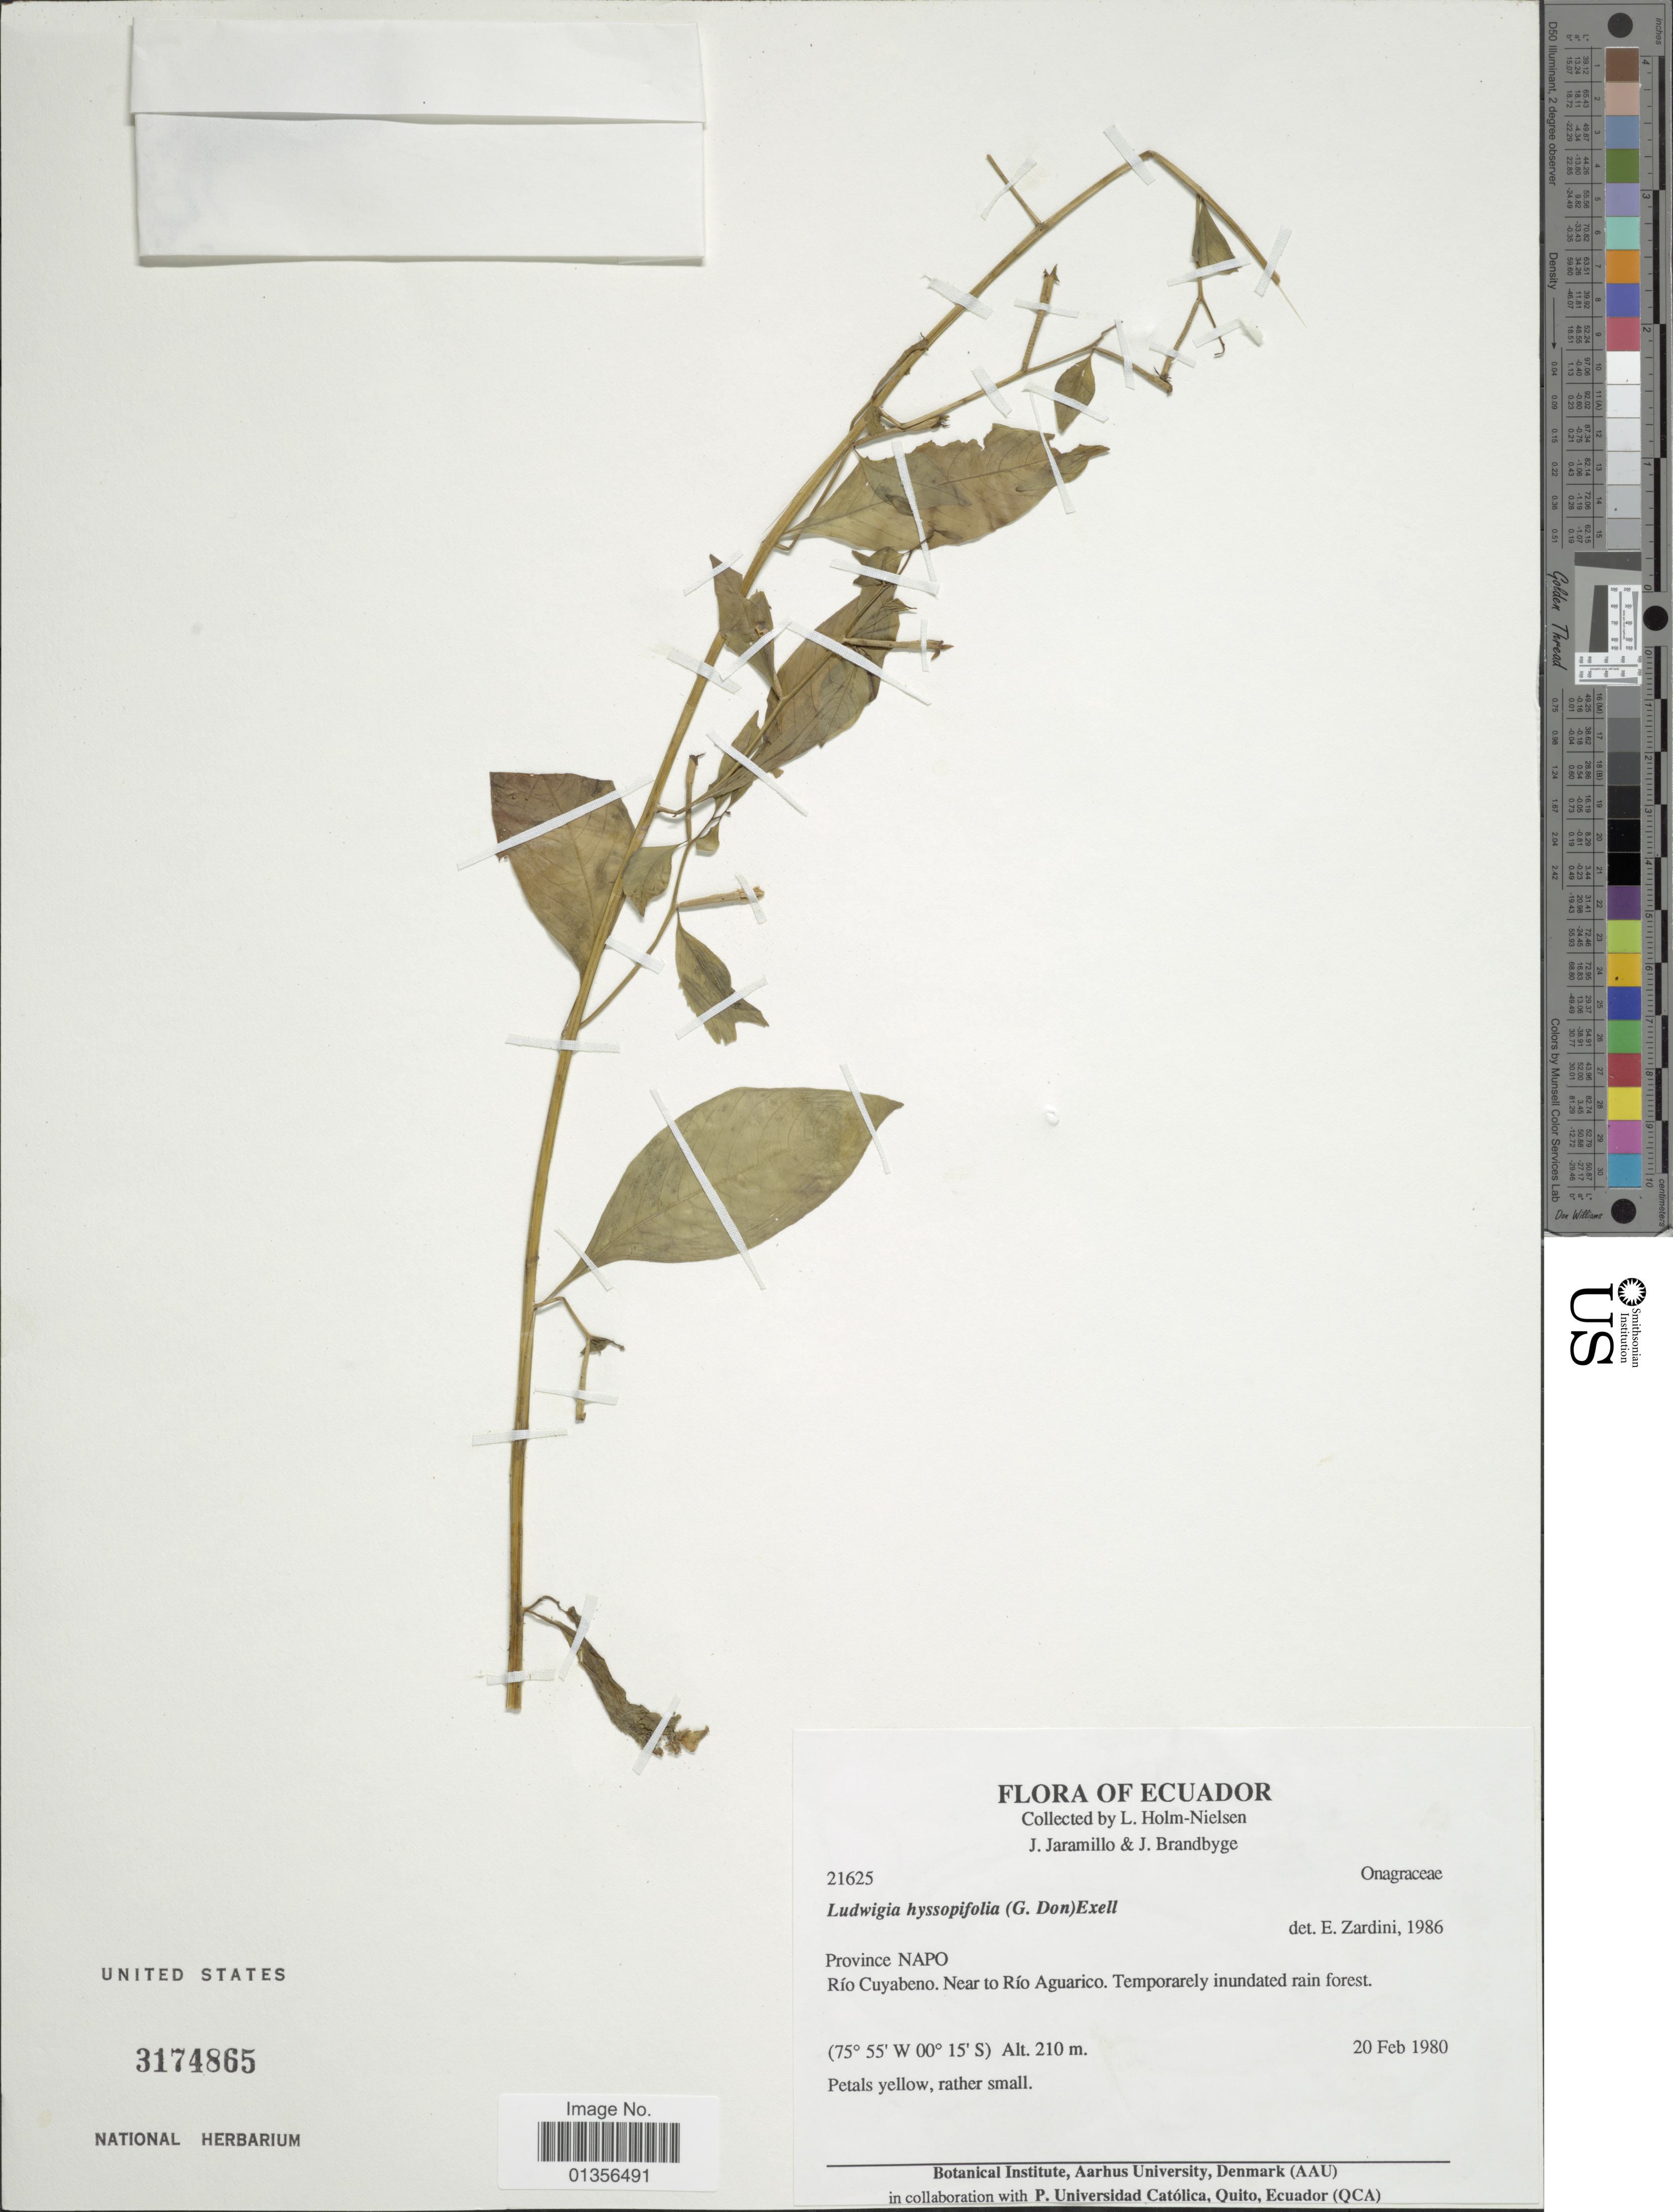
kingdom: Plantae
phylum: Tracheophyta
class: Magnoliopsida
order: Myrtales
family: Onagraceae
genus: Ludwigia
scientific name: Ludwigia hyssopifolia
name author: (G. Don) Exell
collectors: L. B. Holm-Nielsen, J. Jaramillo & J. Brandbyge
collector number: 21625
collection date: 1980-02-20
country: Ecuador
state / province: Napo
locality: Río Cuyabeno. Near to Río Aguarico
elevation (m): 210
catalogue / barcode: US 3174865